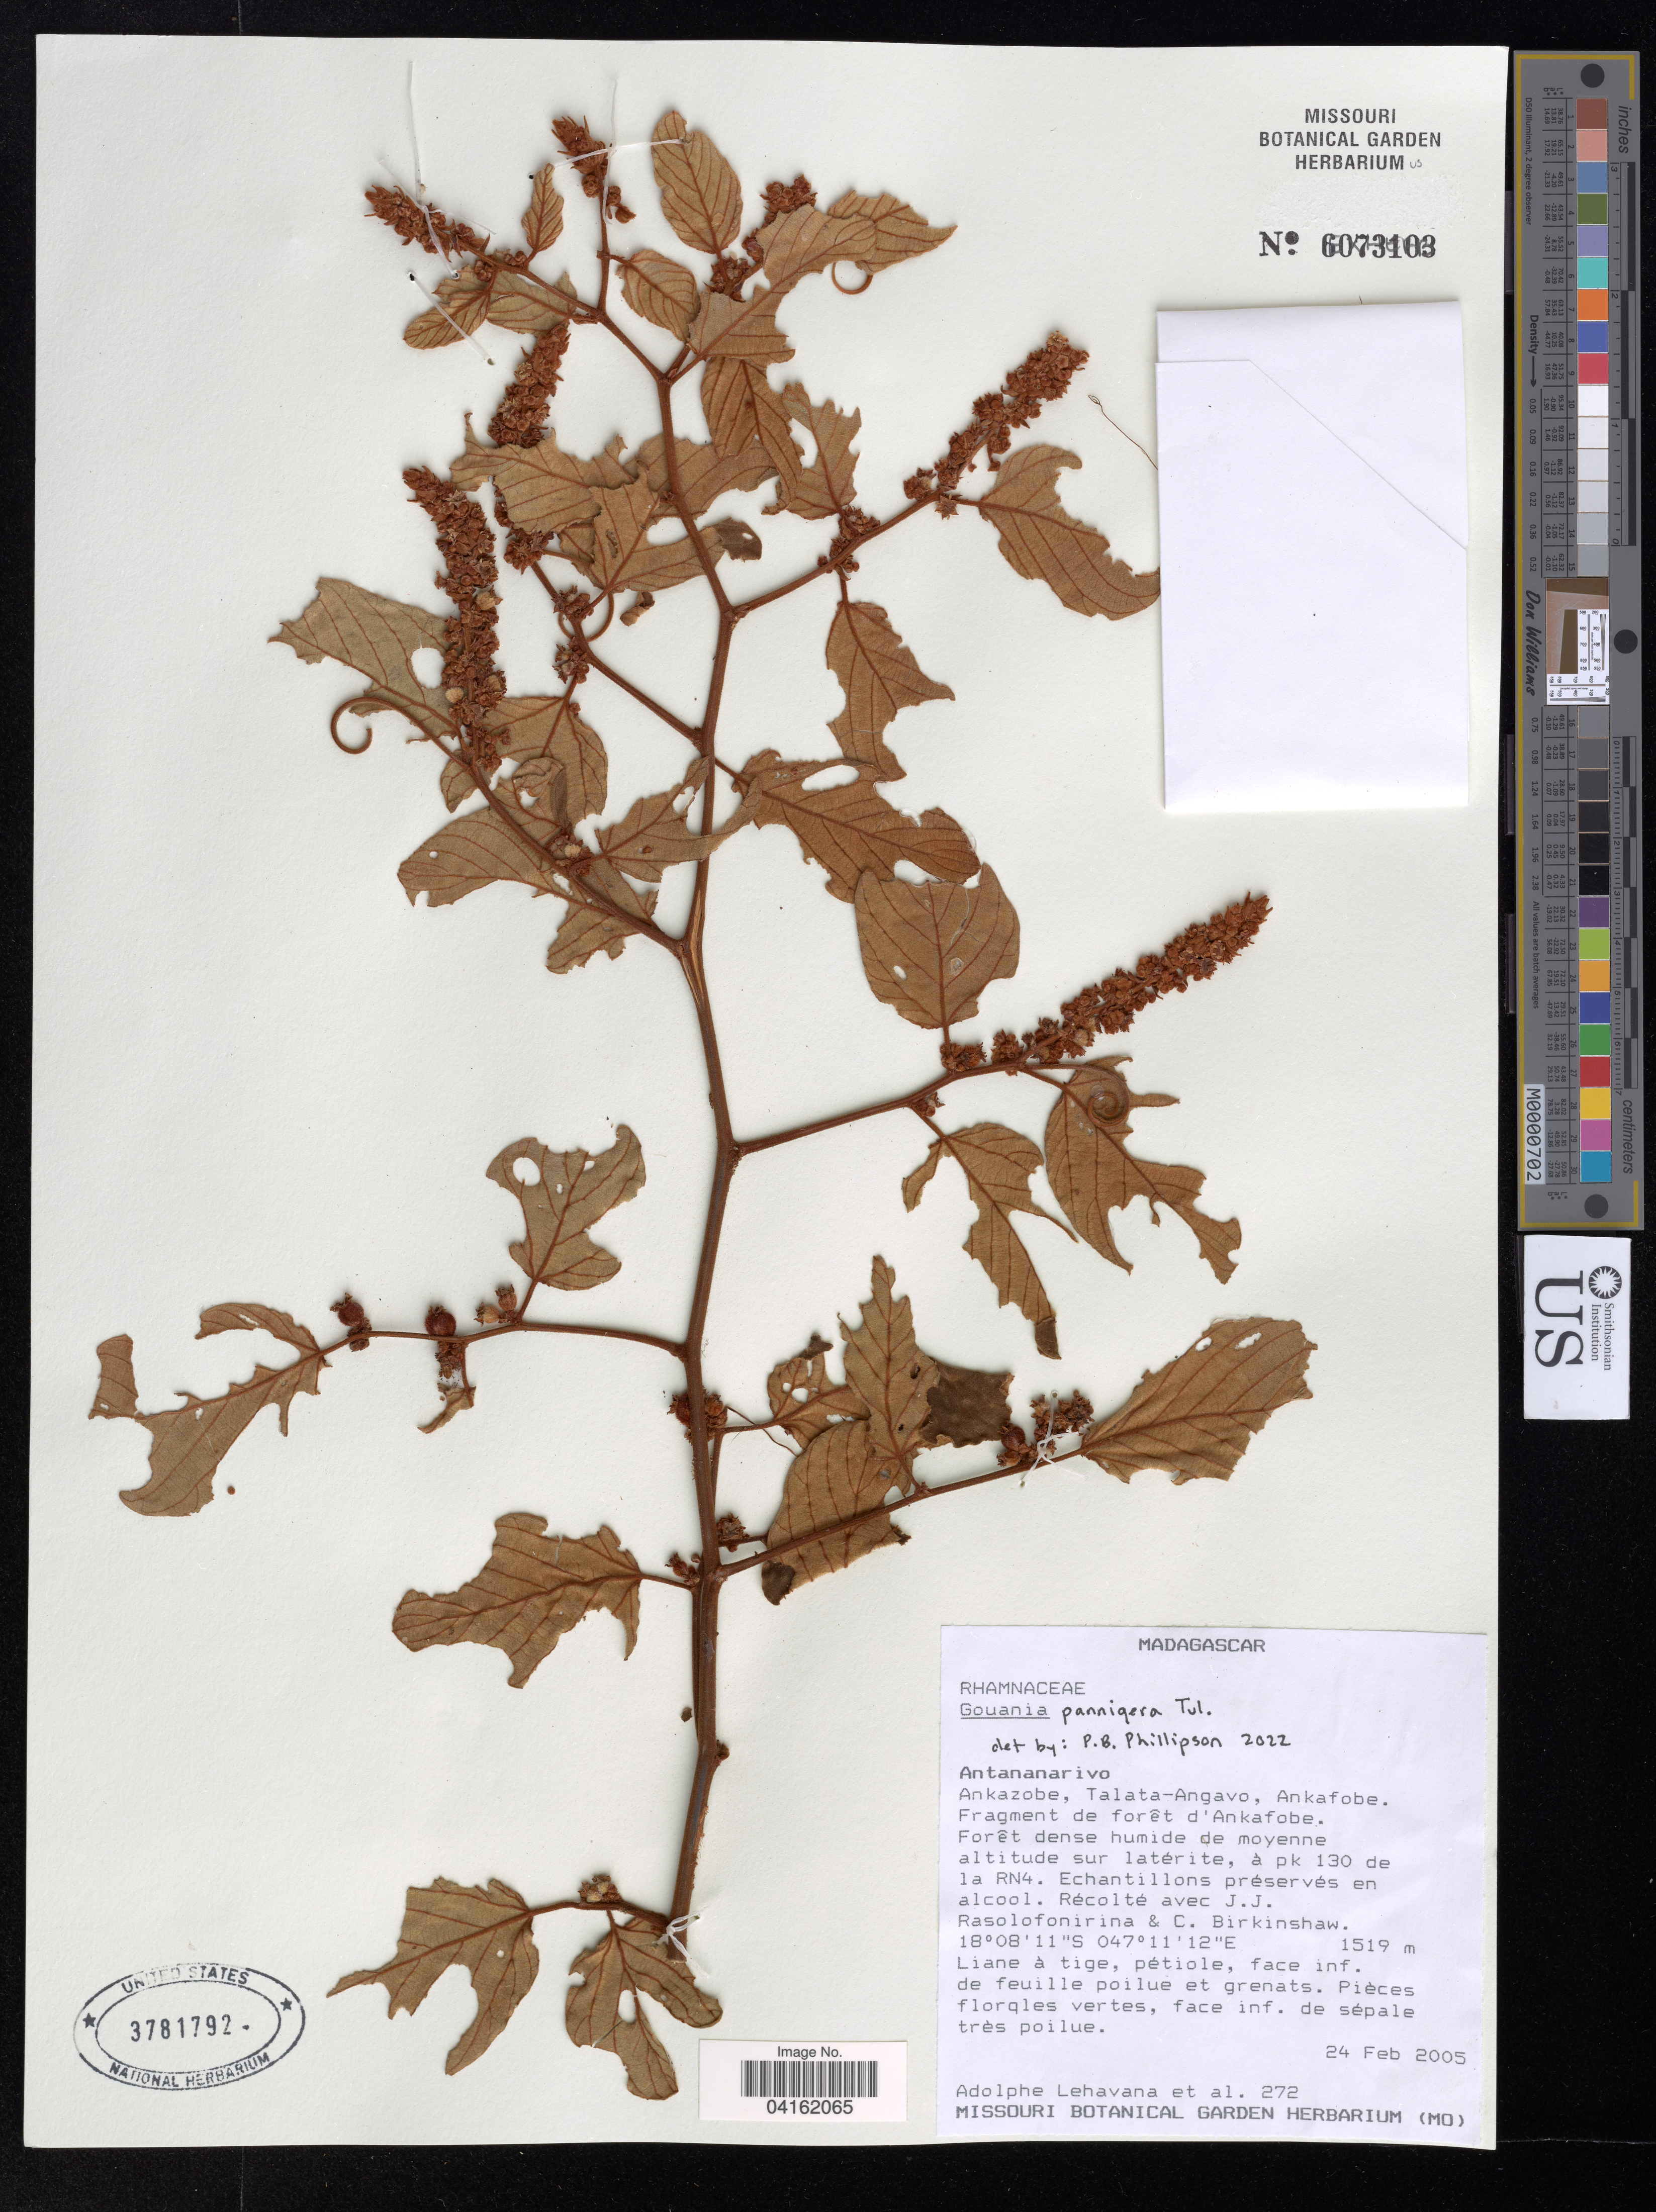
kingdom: Plantae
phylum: Tracheophyta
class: Magnoliopsida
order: Rosales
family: Rhamnaceae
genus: Gouania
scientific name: Gouania pannigera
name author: Tul.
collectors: A. Lehavana & J. J. Rasolofonirina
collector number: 272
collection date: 2005-02-24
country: Madagascar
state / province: Antananarivo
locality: Ankazobe, Talata-Angavo, Ankafobe. Fragment de forêt d'Ankafobe. Forêt dense humide de moyenne altitude sur latérite, à pk 130 de la RN4.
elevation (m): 1519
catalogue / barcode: US 3781792